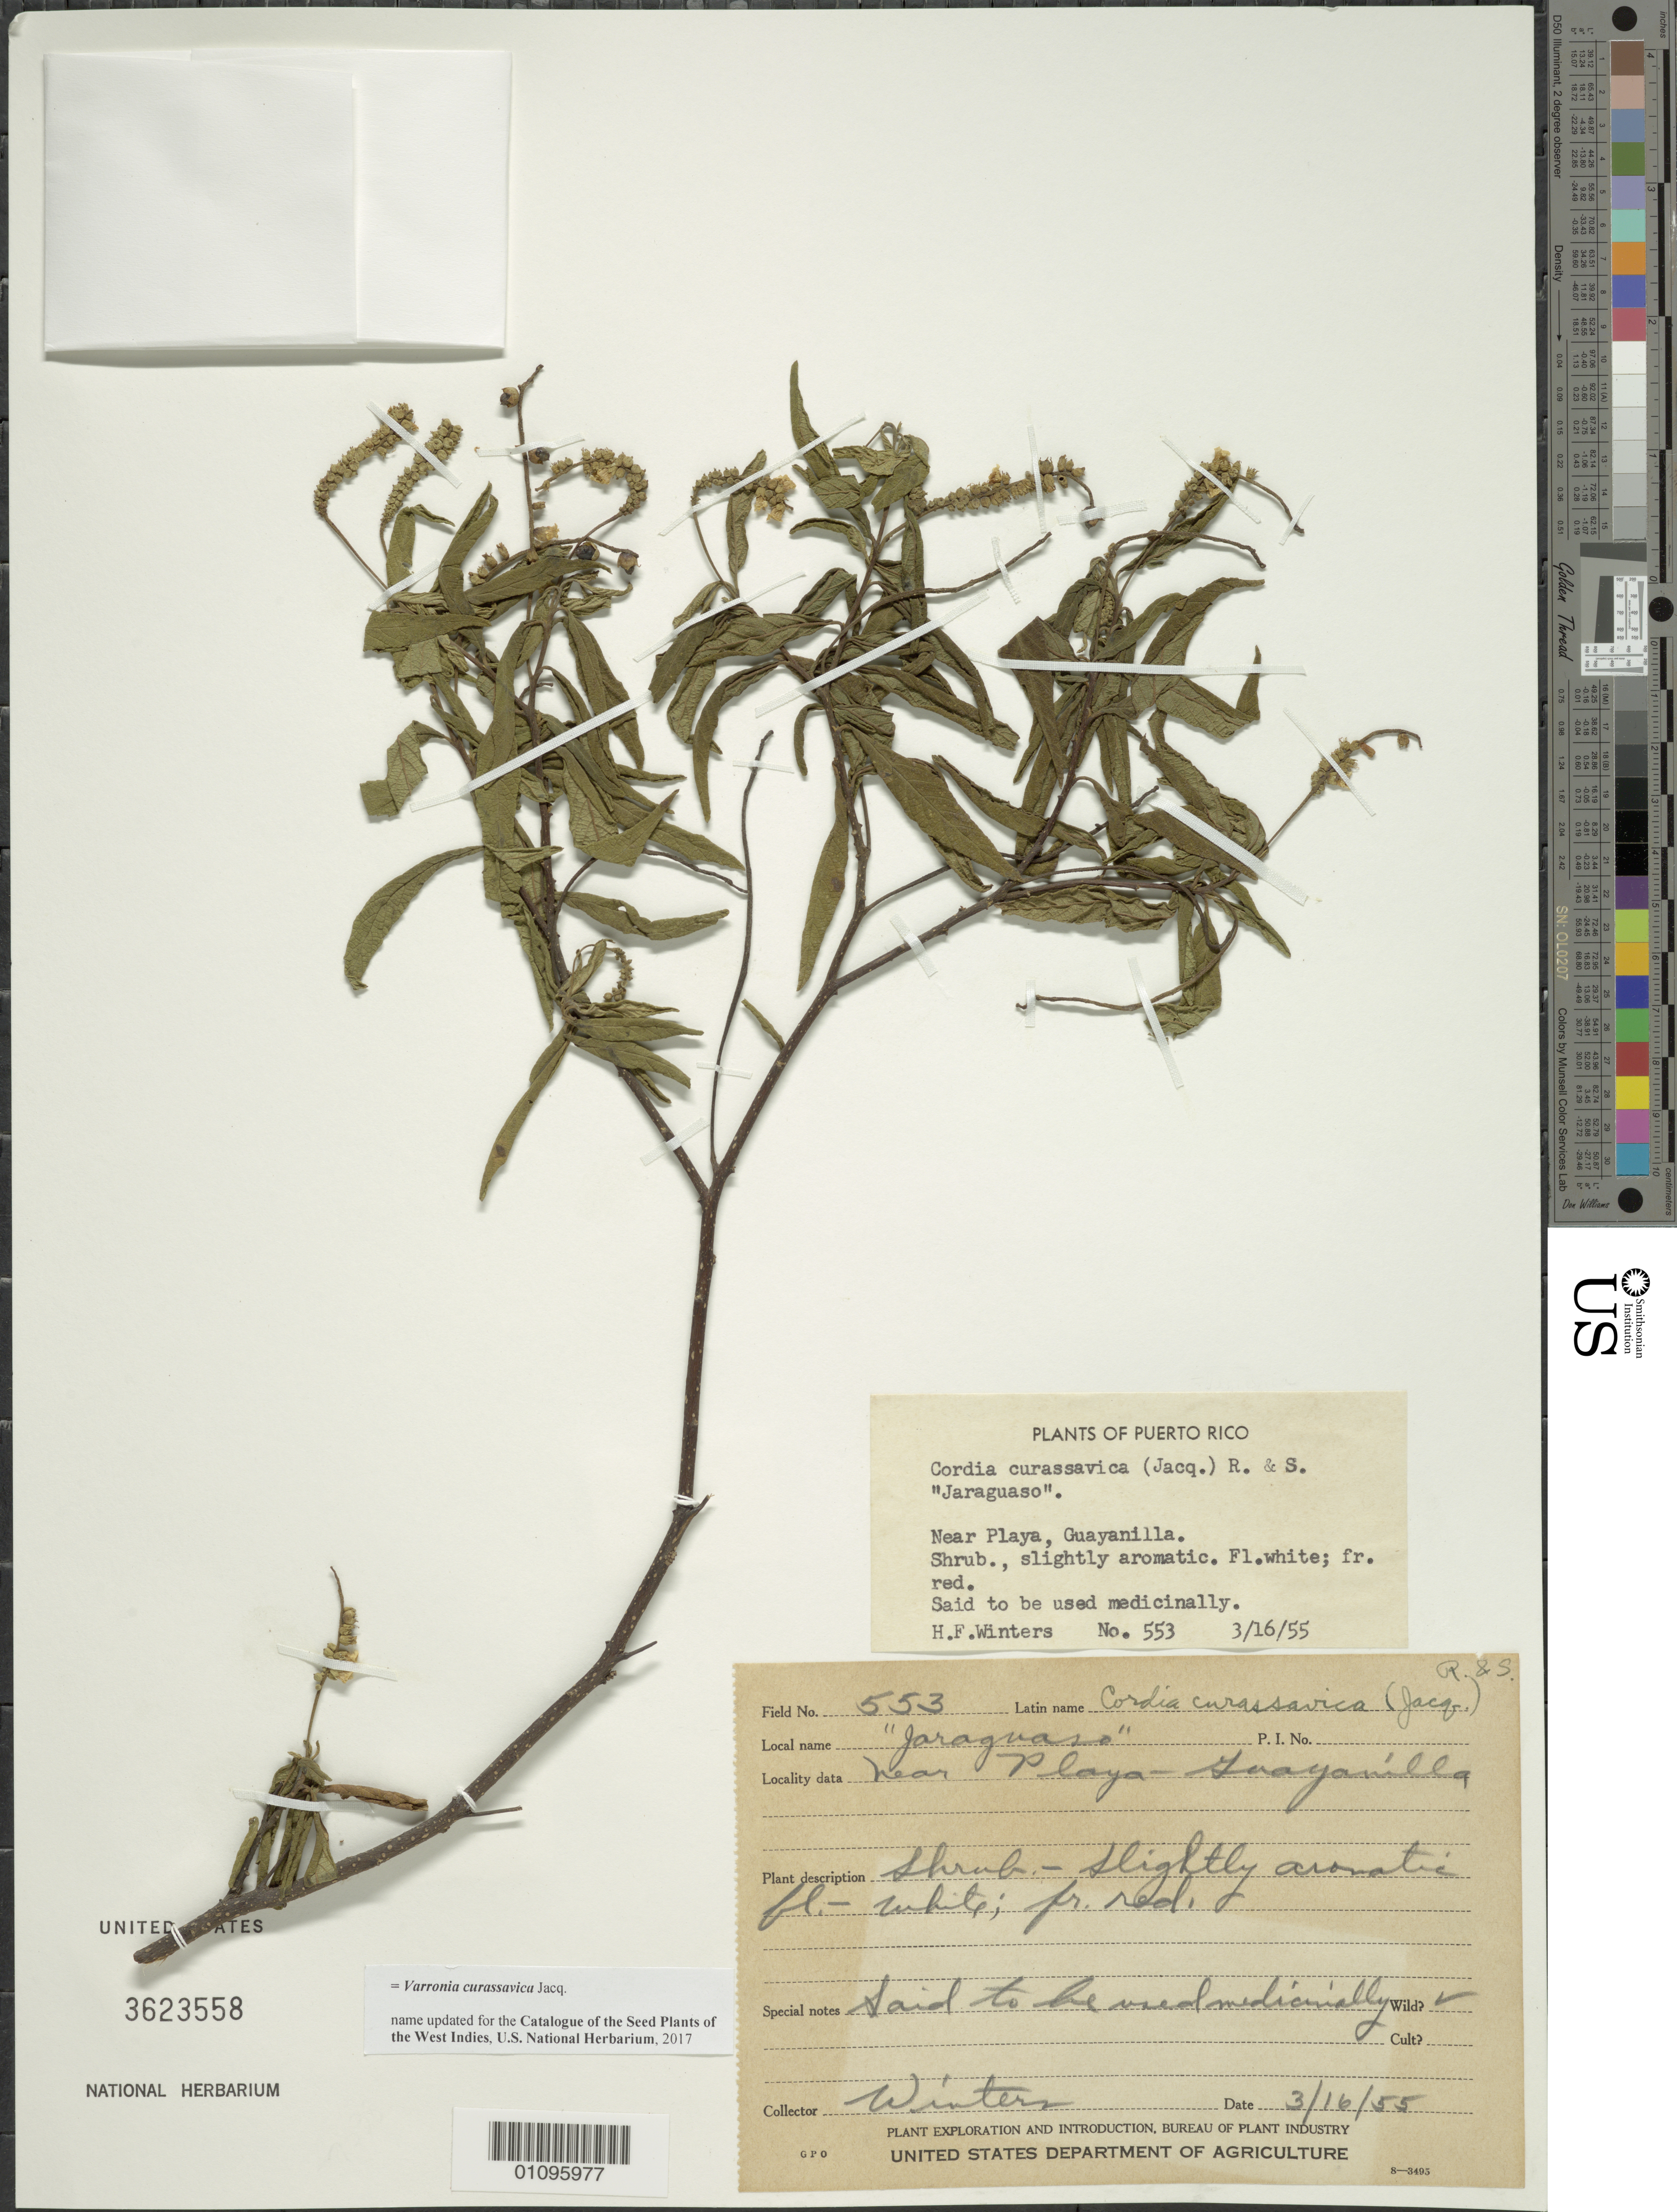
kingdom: Plantae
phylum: Tracheophyta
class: Magnoliopsida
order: Boraginales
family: Cordiaceae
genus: Varronia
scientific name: Varronia curassavica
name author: Jacq.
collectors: H. Winters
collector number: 553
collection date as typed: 16 Mar 1955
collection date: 1955-03-16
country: Puerto Rico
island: Puerto Rico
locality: Playa, Guayanilla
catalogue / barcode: US 3623558